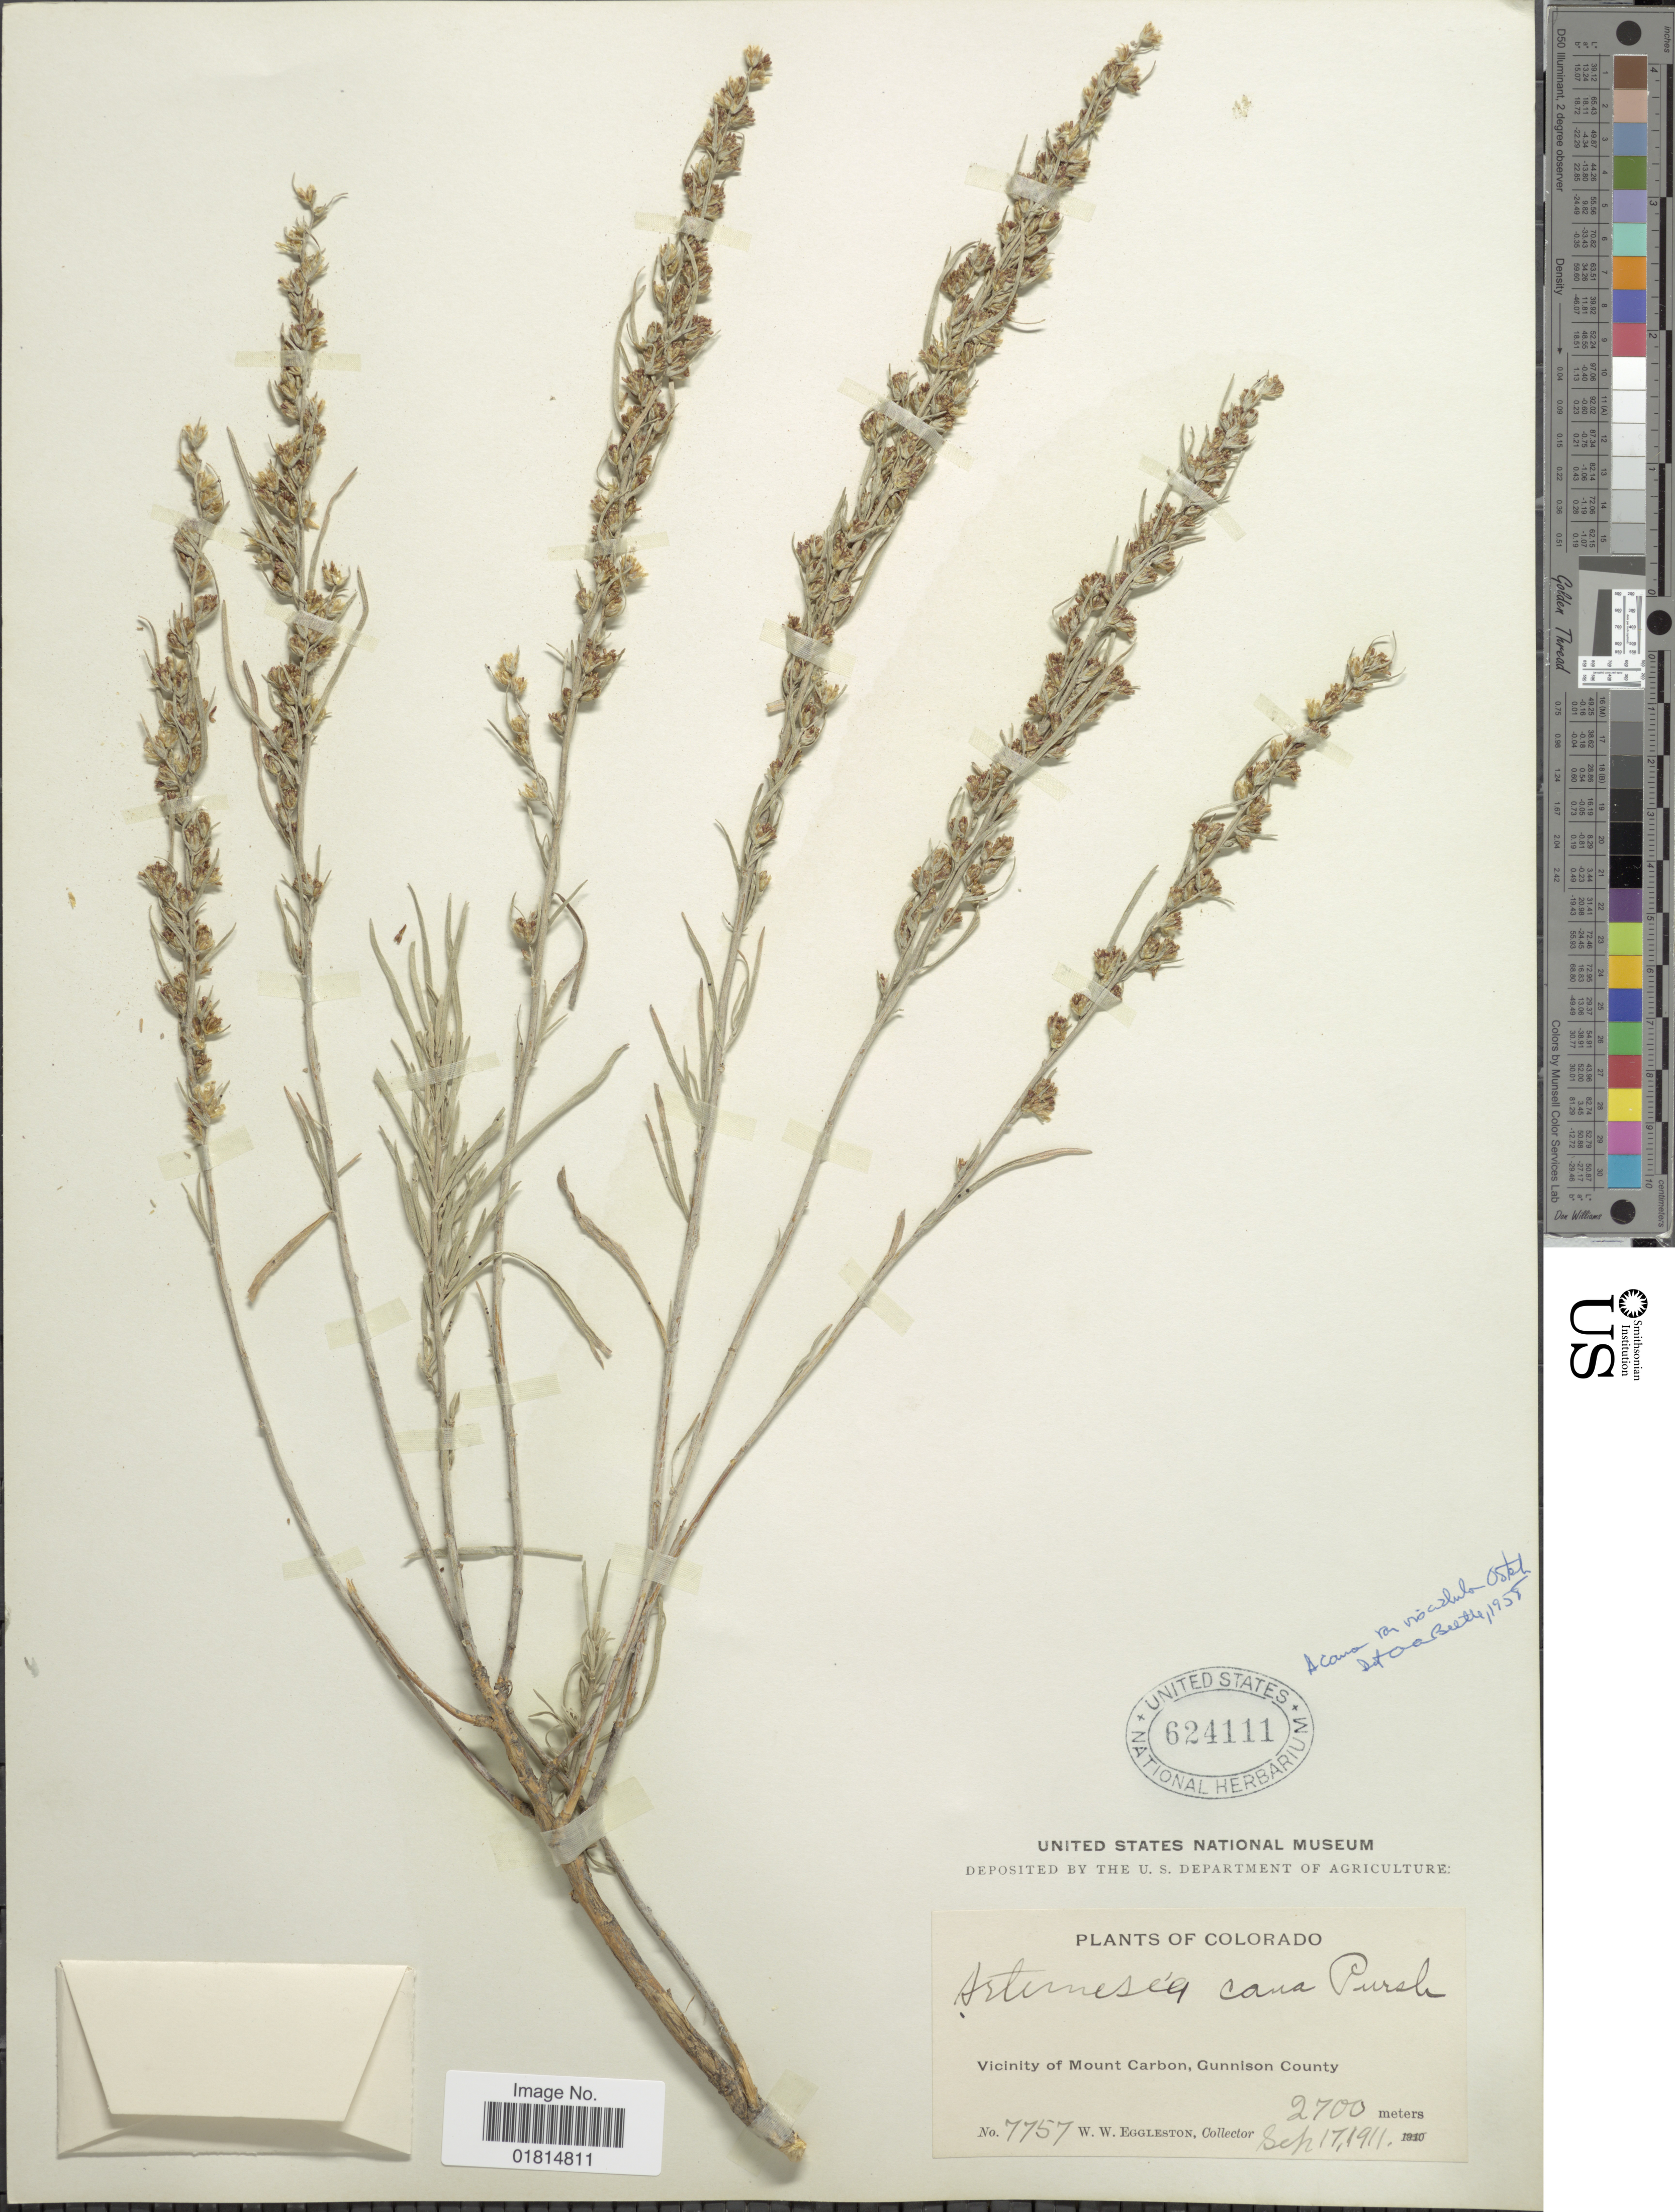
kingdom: Plantae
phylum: Tracheophyta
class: Magnoliopsida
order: Asterales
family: Asteraceae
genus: Artemisia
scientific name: Artemisia cana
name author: Pursh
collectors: W. W. Eggleston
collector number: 7757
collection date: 1911-09-17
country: United States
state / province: Colorado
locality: Vicinity of Mount Carbon, Gunnison County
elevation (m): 2700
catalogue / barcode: US 624111